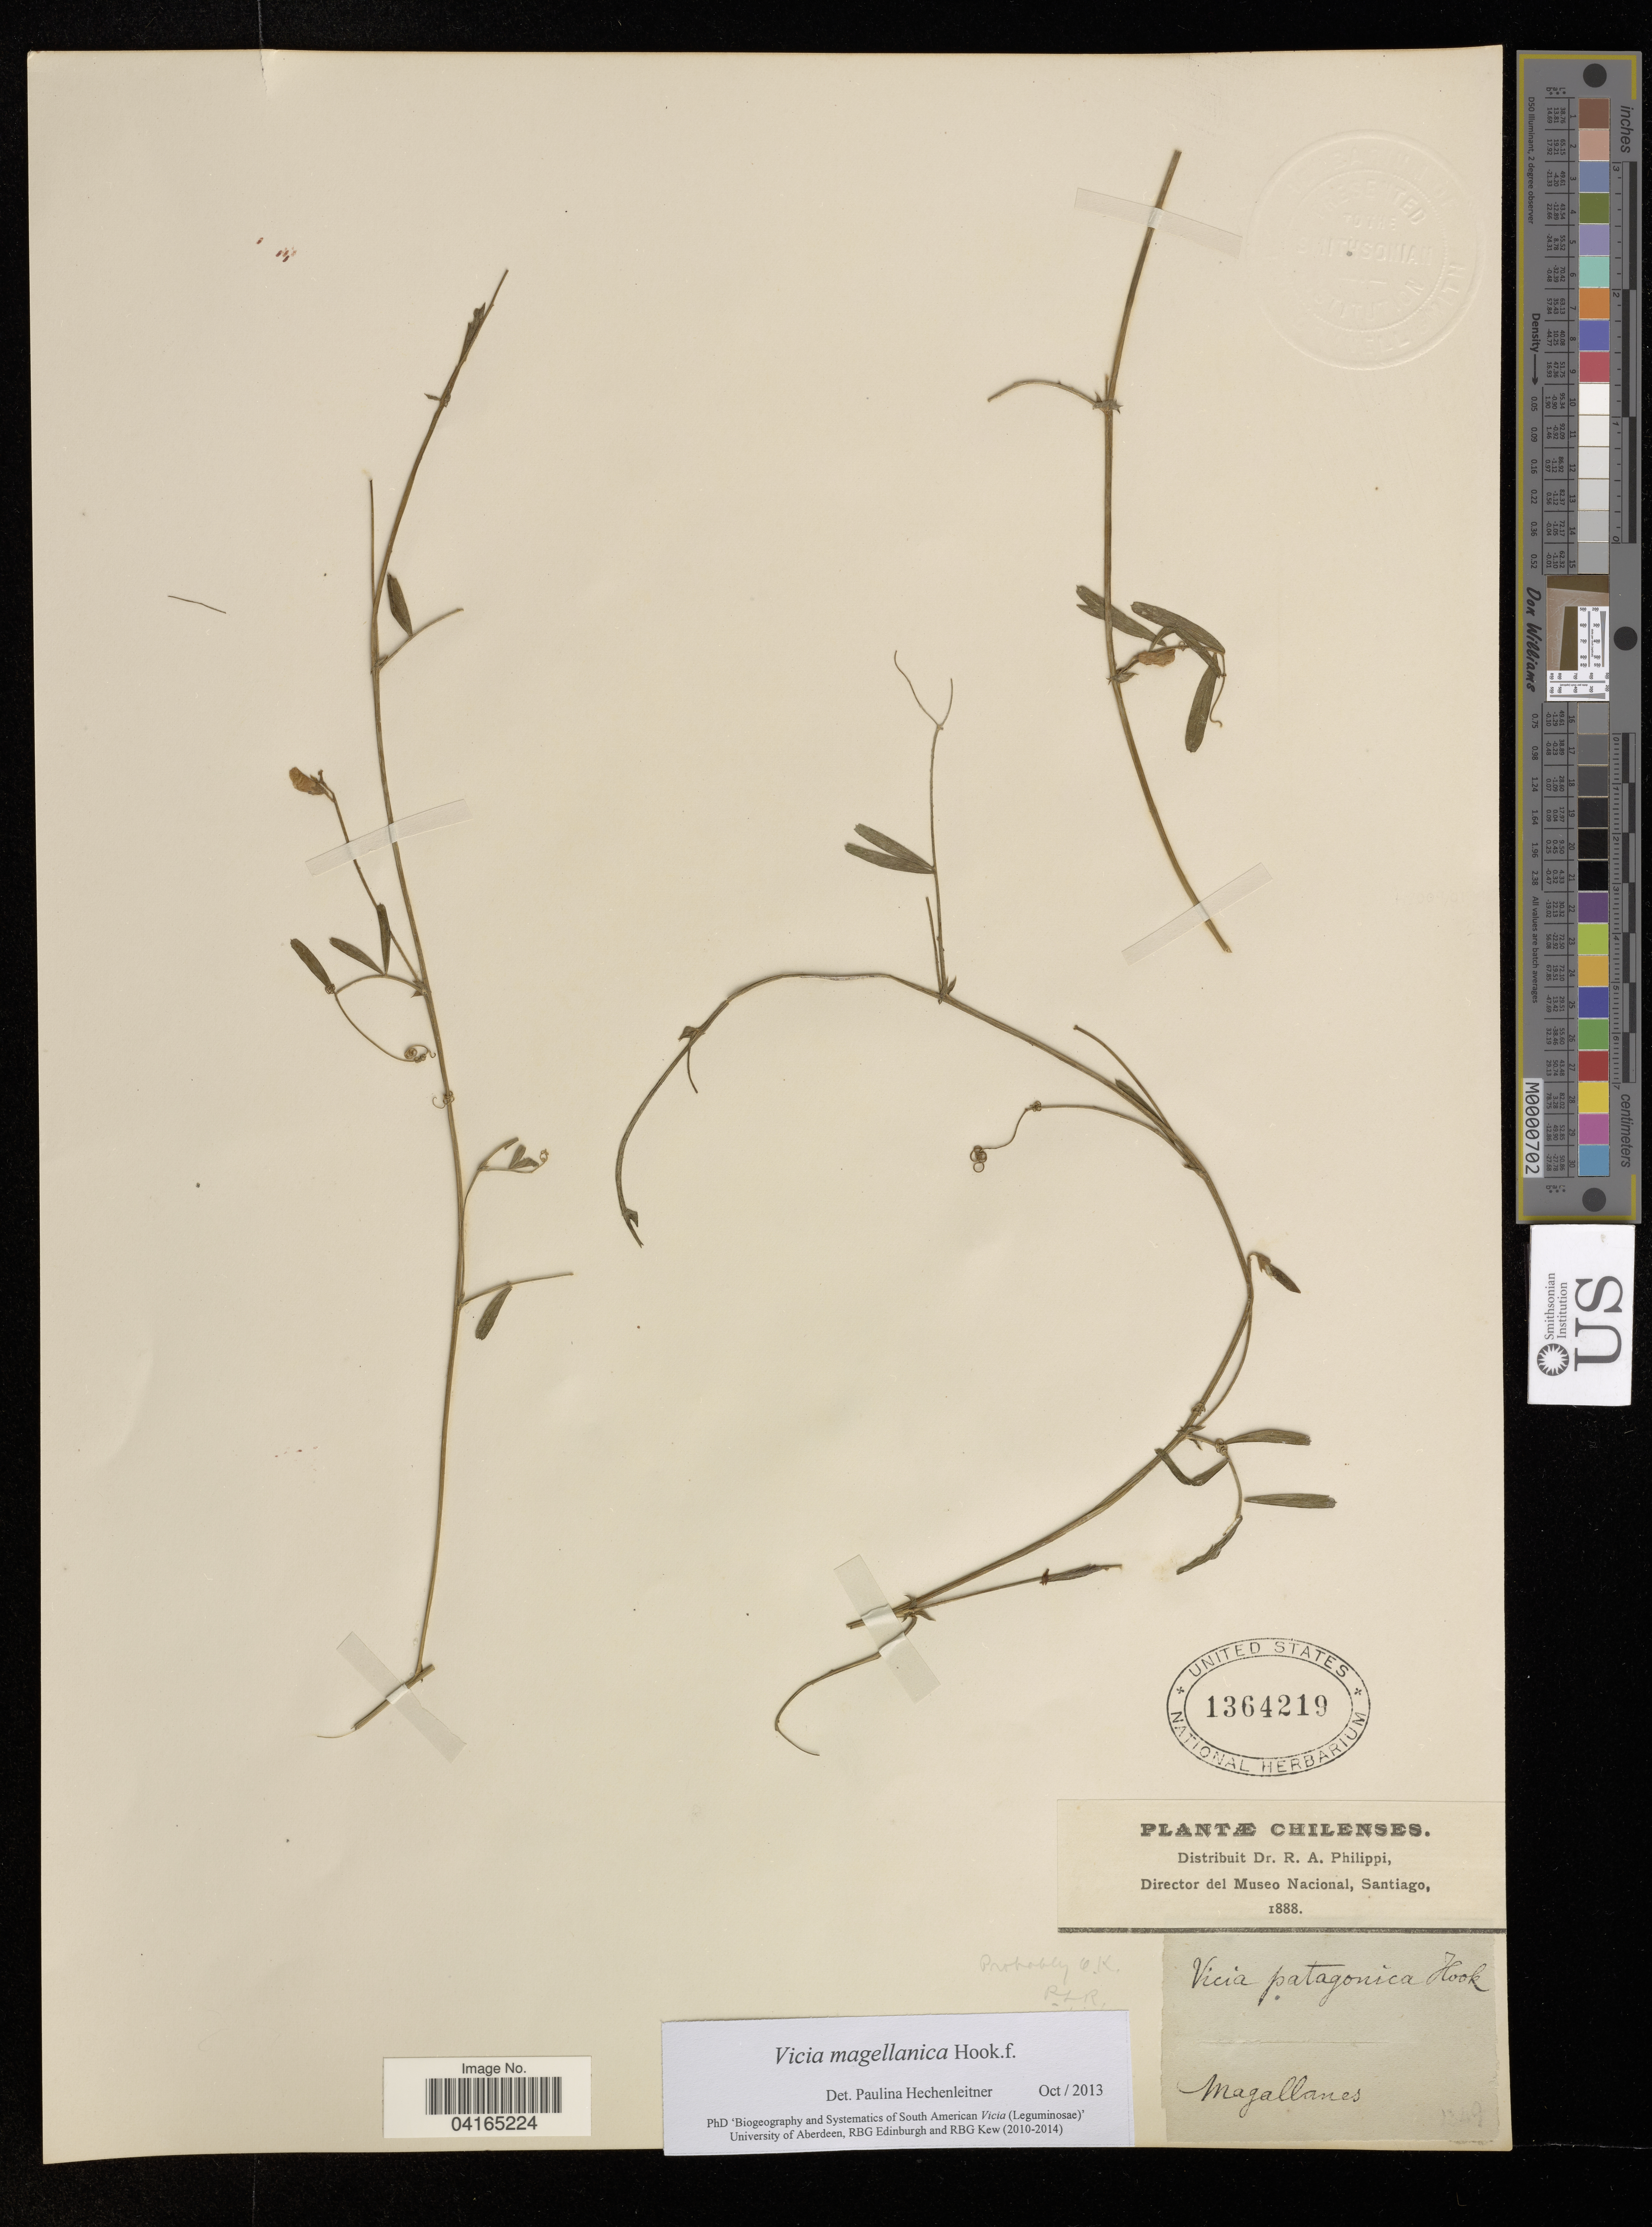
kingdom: Plantae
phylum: Tracheophyta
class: Magnoliopsida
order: Fabales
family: Fabaceae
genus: Vicia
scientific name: Vicia magellanica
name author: Hook. f.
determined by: Hechenleitner, Paulina, RBG Edinburgh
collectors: Magallanes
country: Chile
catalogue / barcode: US 1364219